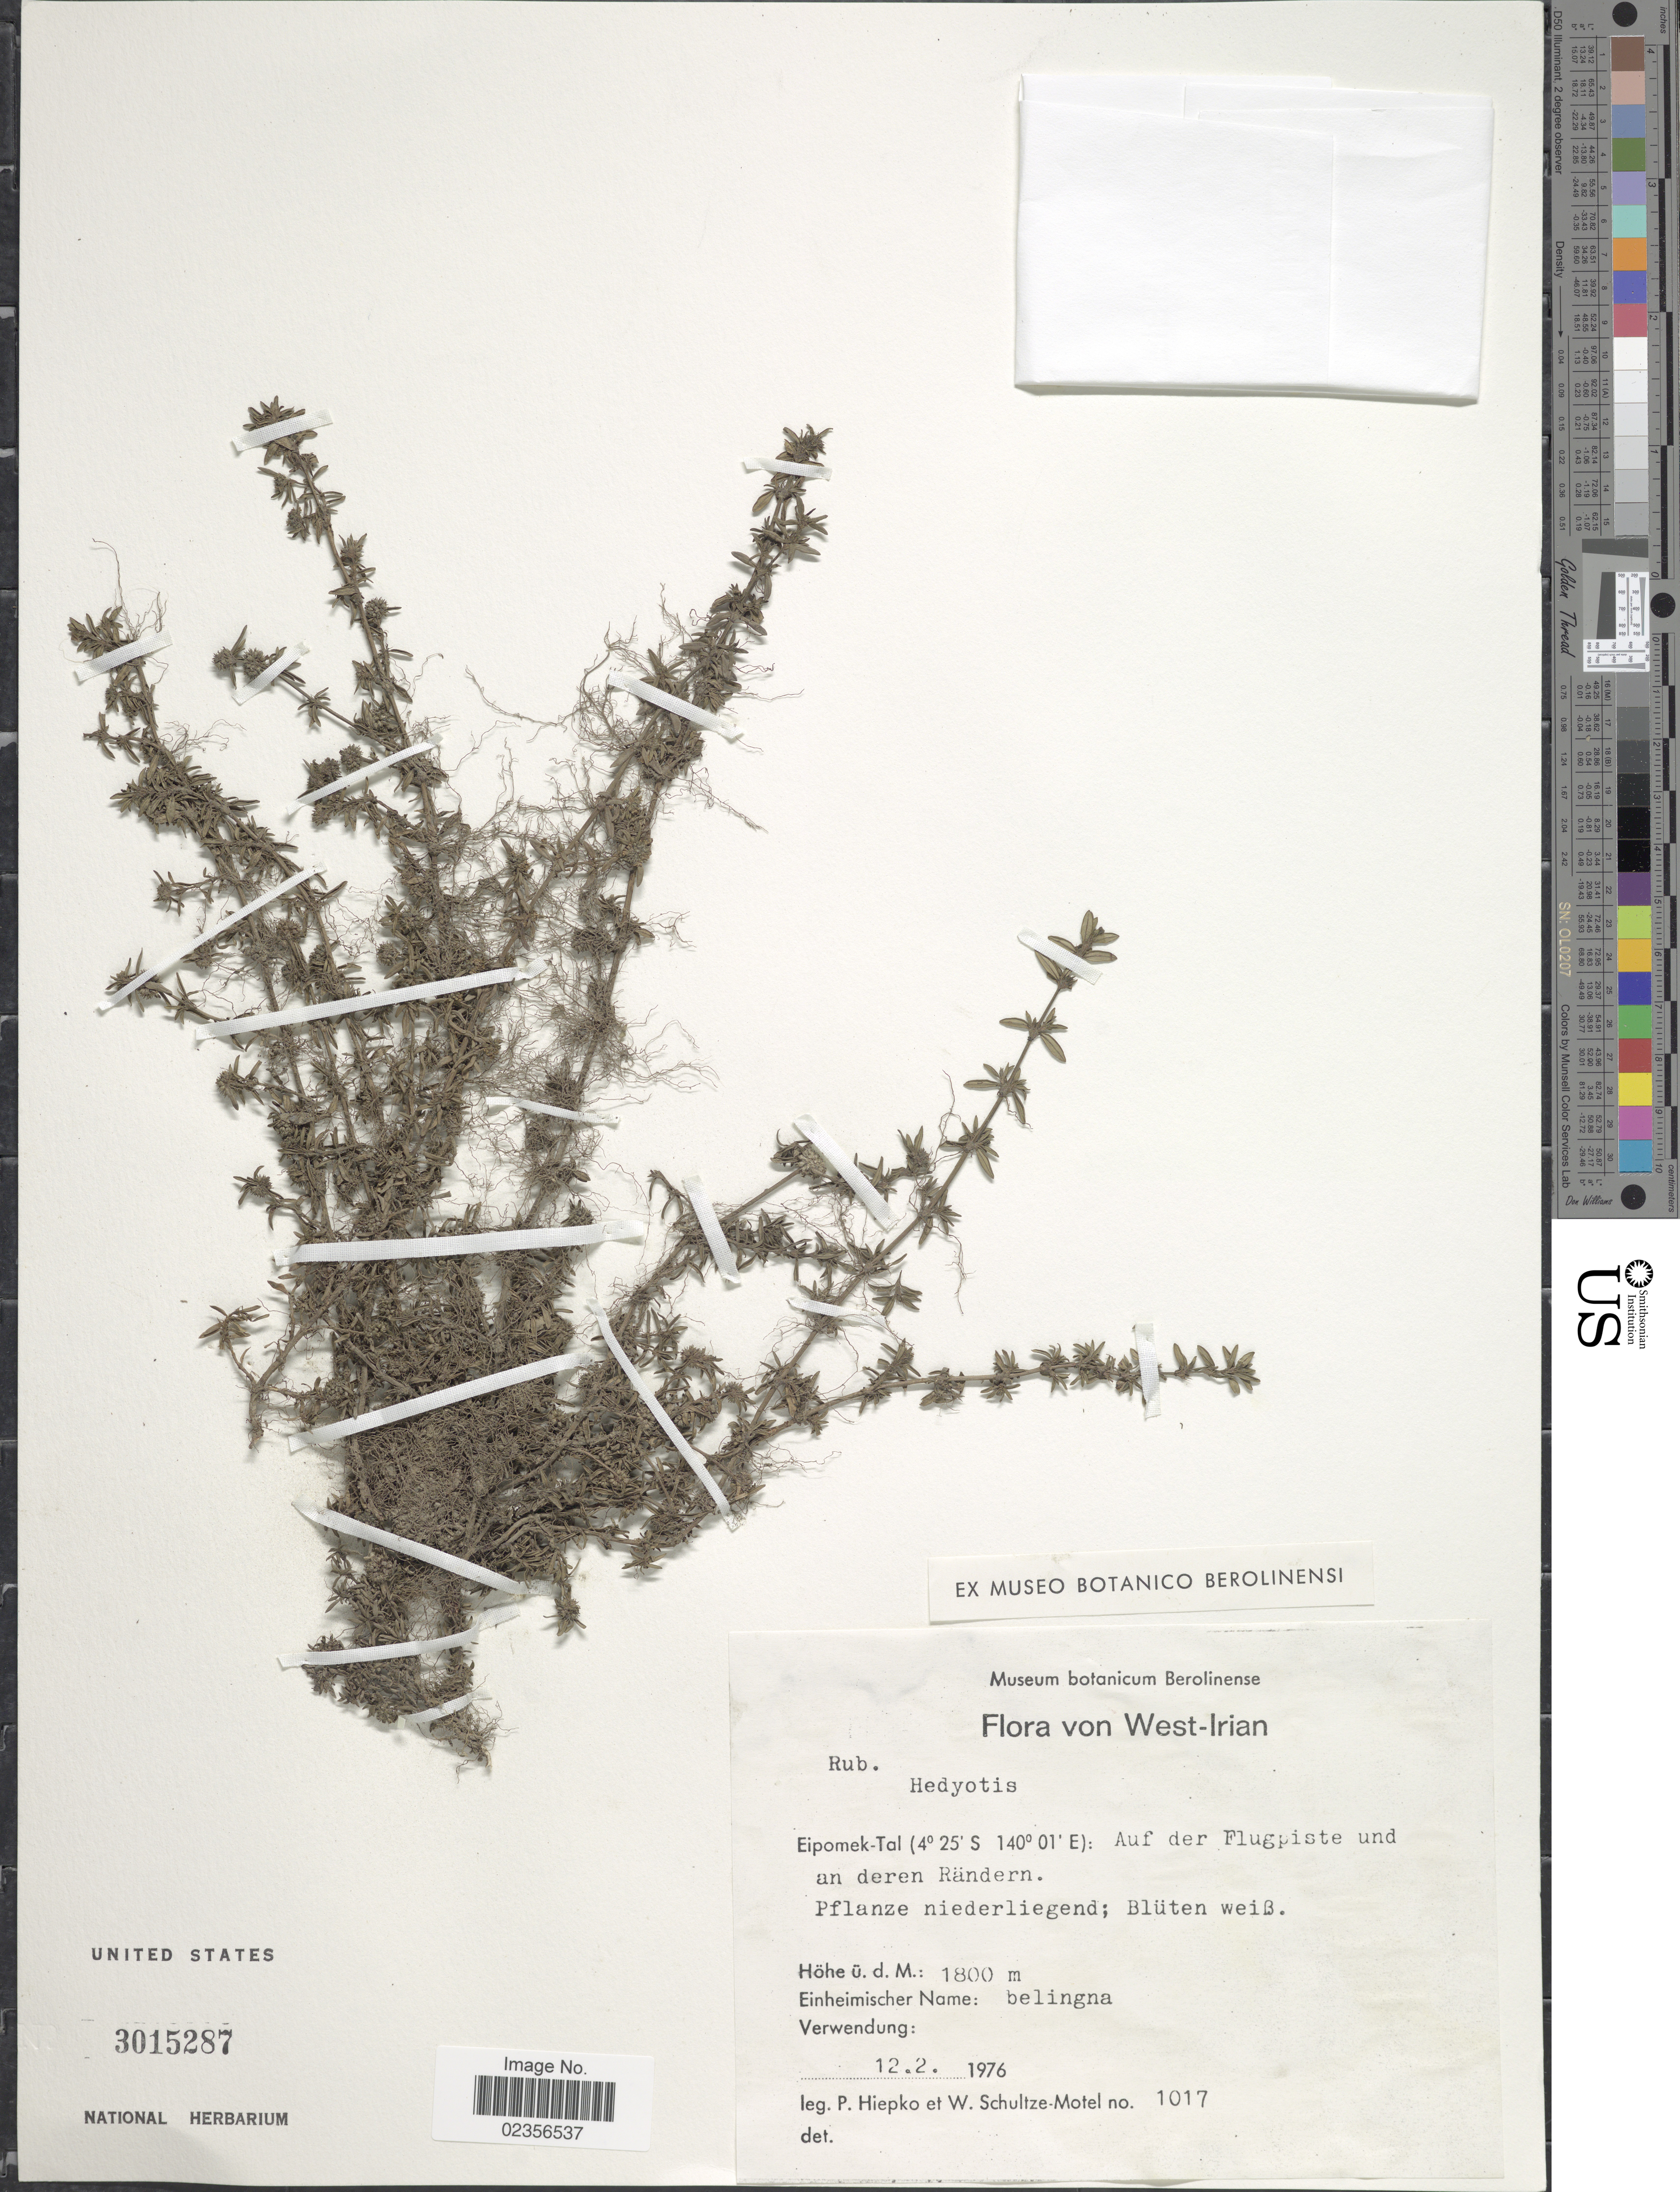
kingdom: Plantae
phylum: Tracheophyta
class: Magnoliopsida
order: Gentianales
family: Rubiaceae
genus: Hedyotis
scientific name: Hedyotis sp.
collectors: P. H. Hiepko & W. Schultze-Motel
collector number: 1017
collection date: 1976-02-12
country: Indonesia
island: New Guinea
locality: West-Irian. Eipomek-Tal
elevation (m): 1800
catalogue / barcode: US 3015287